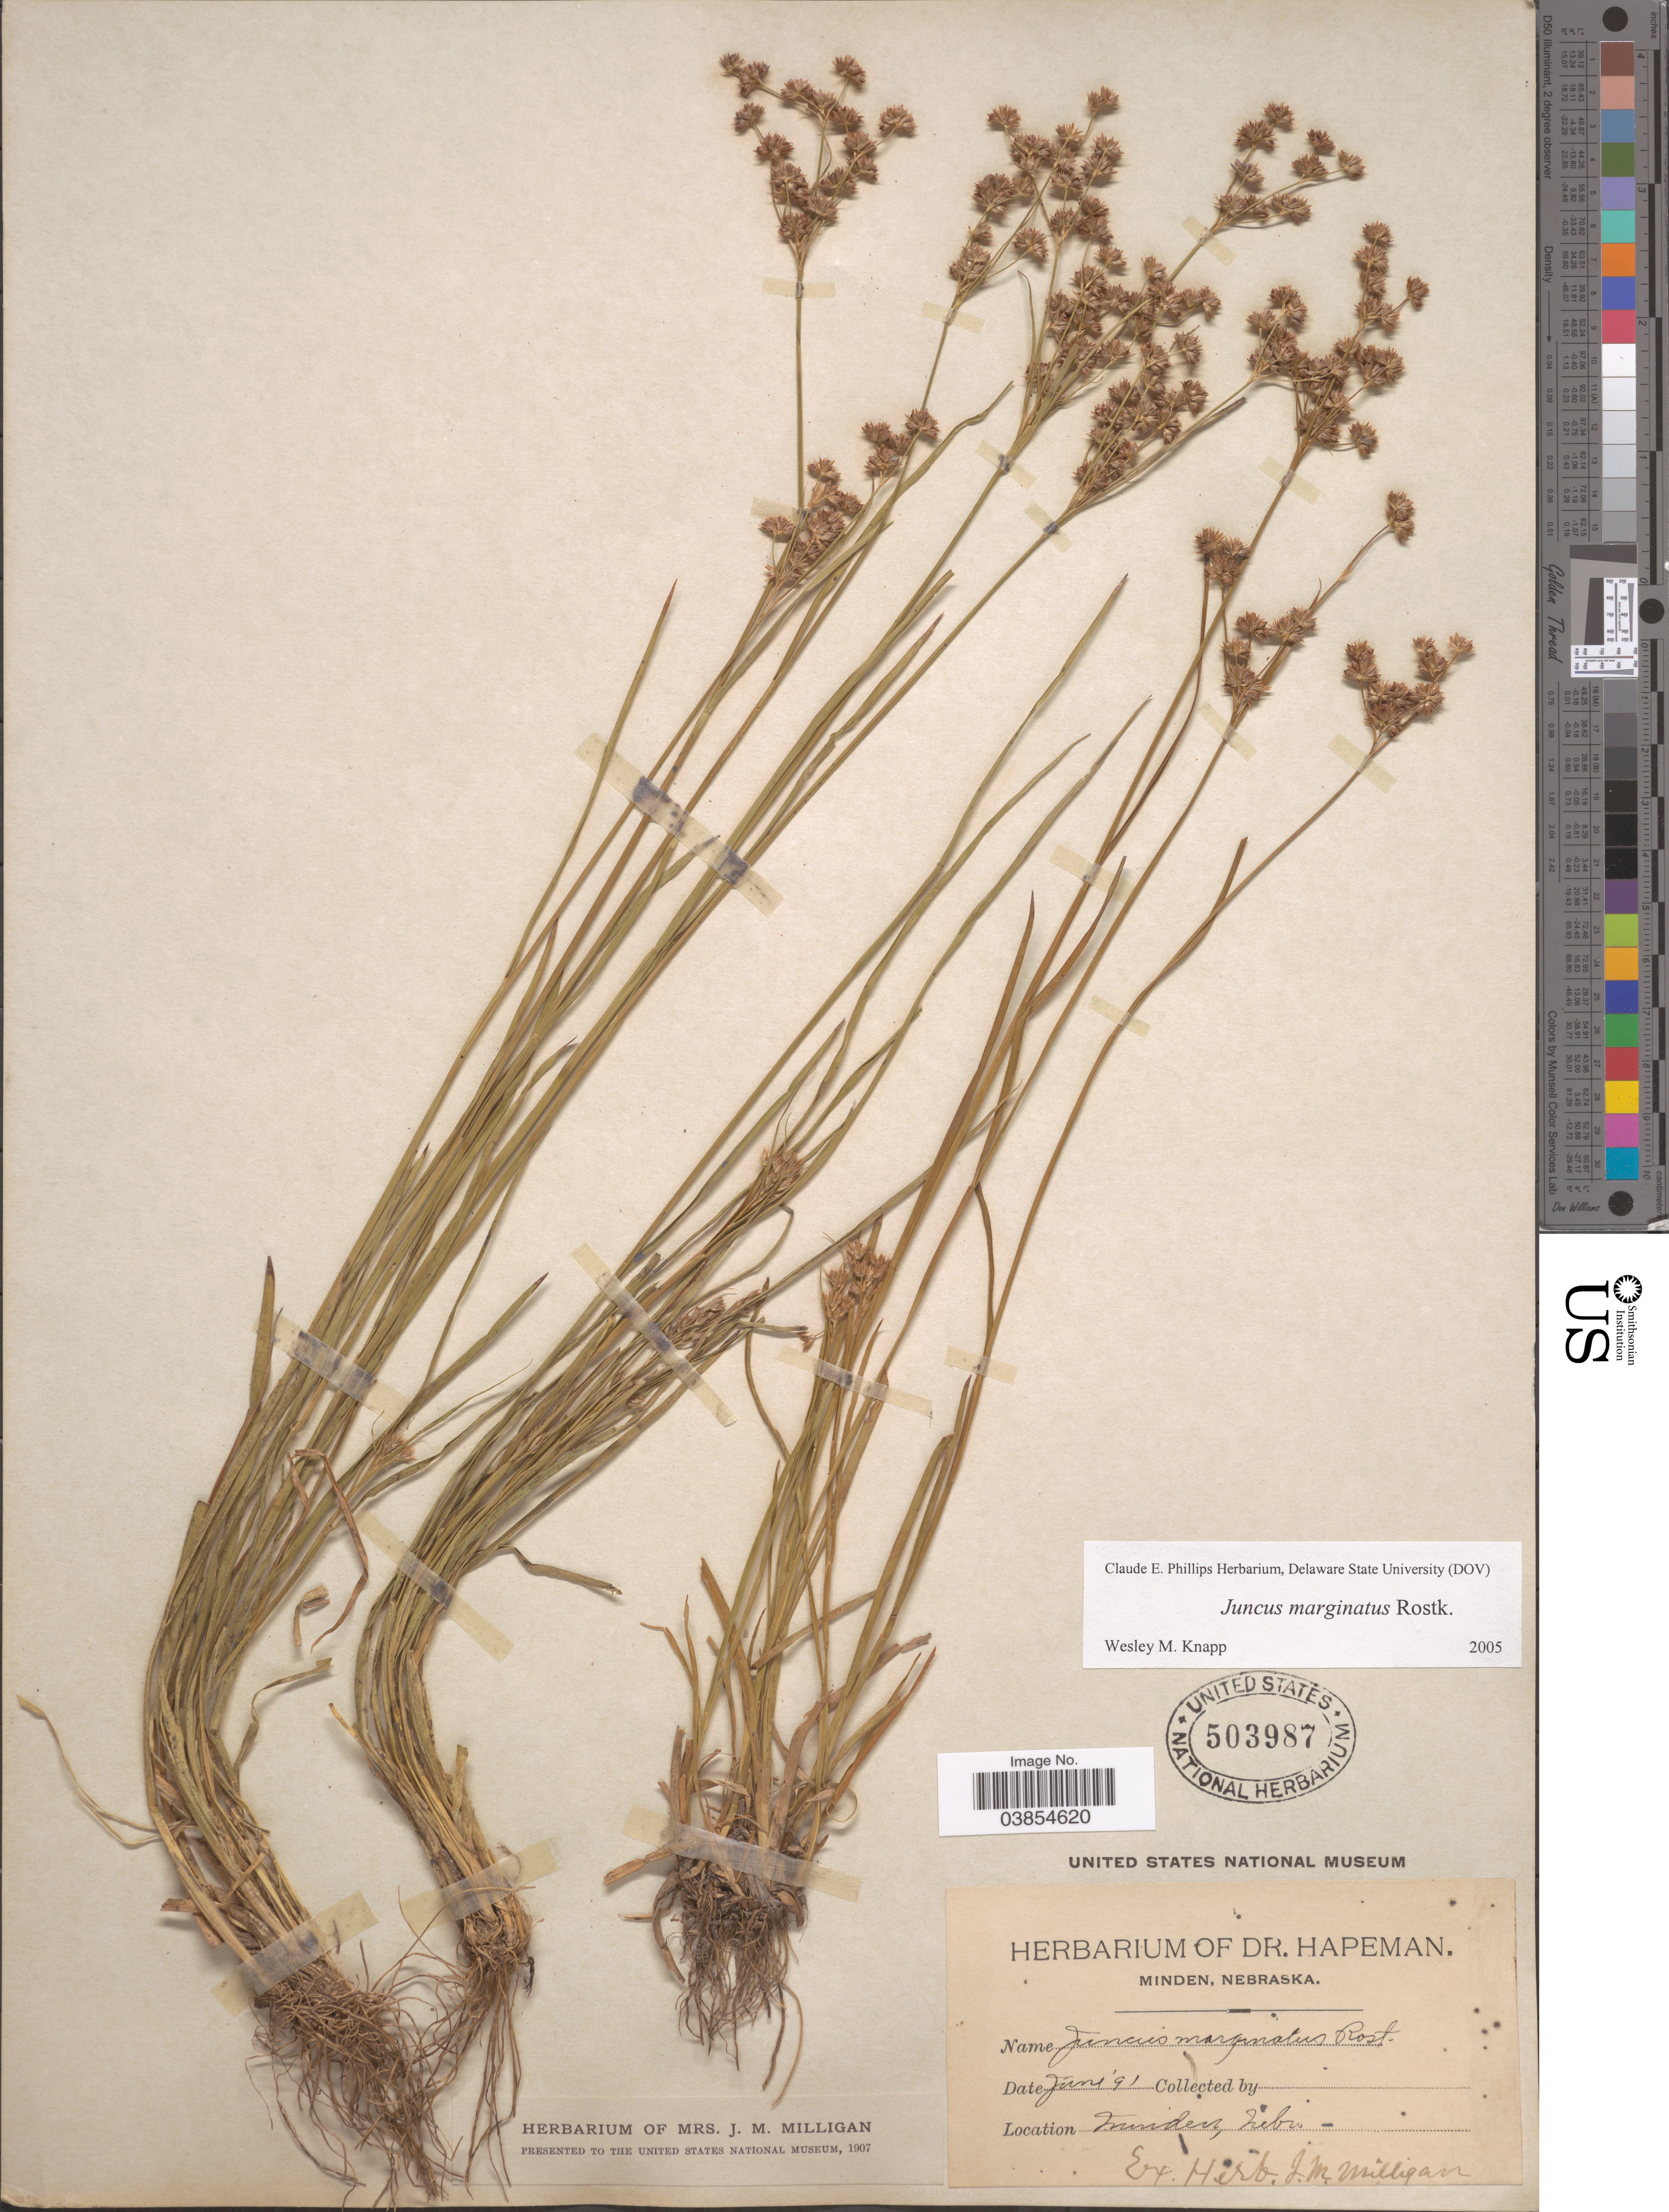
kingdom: Plantae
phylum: Tracheophyta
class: Liliopsida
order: Poales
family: Juncaceae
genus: Juncus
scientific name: Juncus marginatus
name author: Rostk.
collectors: ex herb. J. M. Milligan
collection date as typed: Transcribed d/m/y: /6/91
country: United States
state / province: Nebraska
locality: Minden.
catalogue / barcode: US 503987